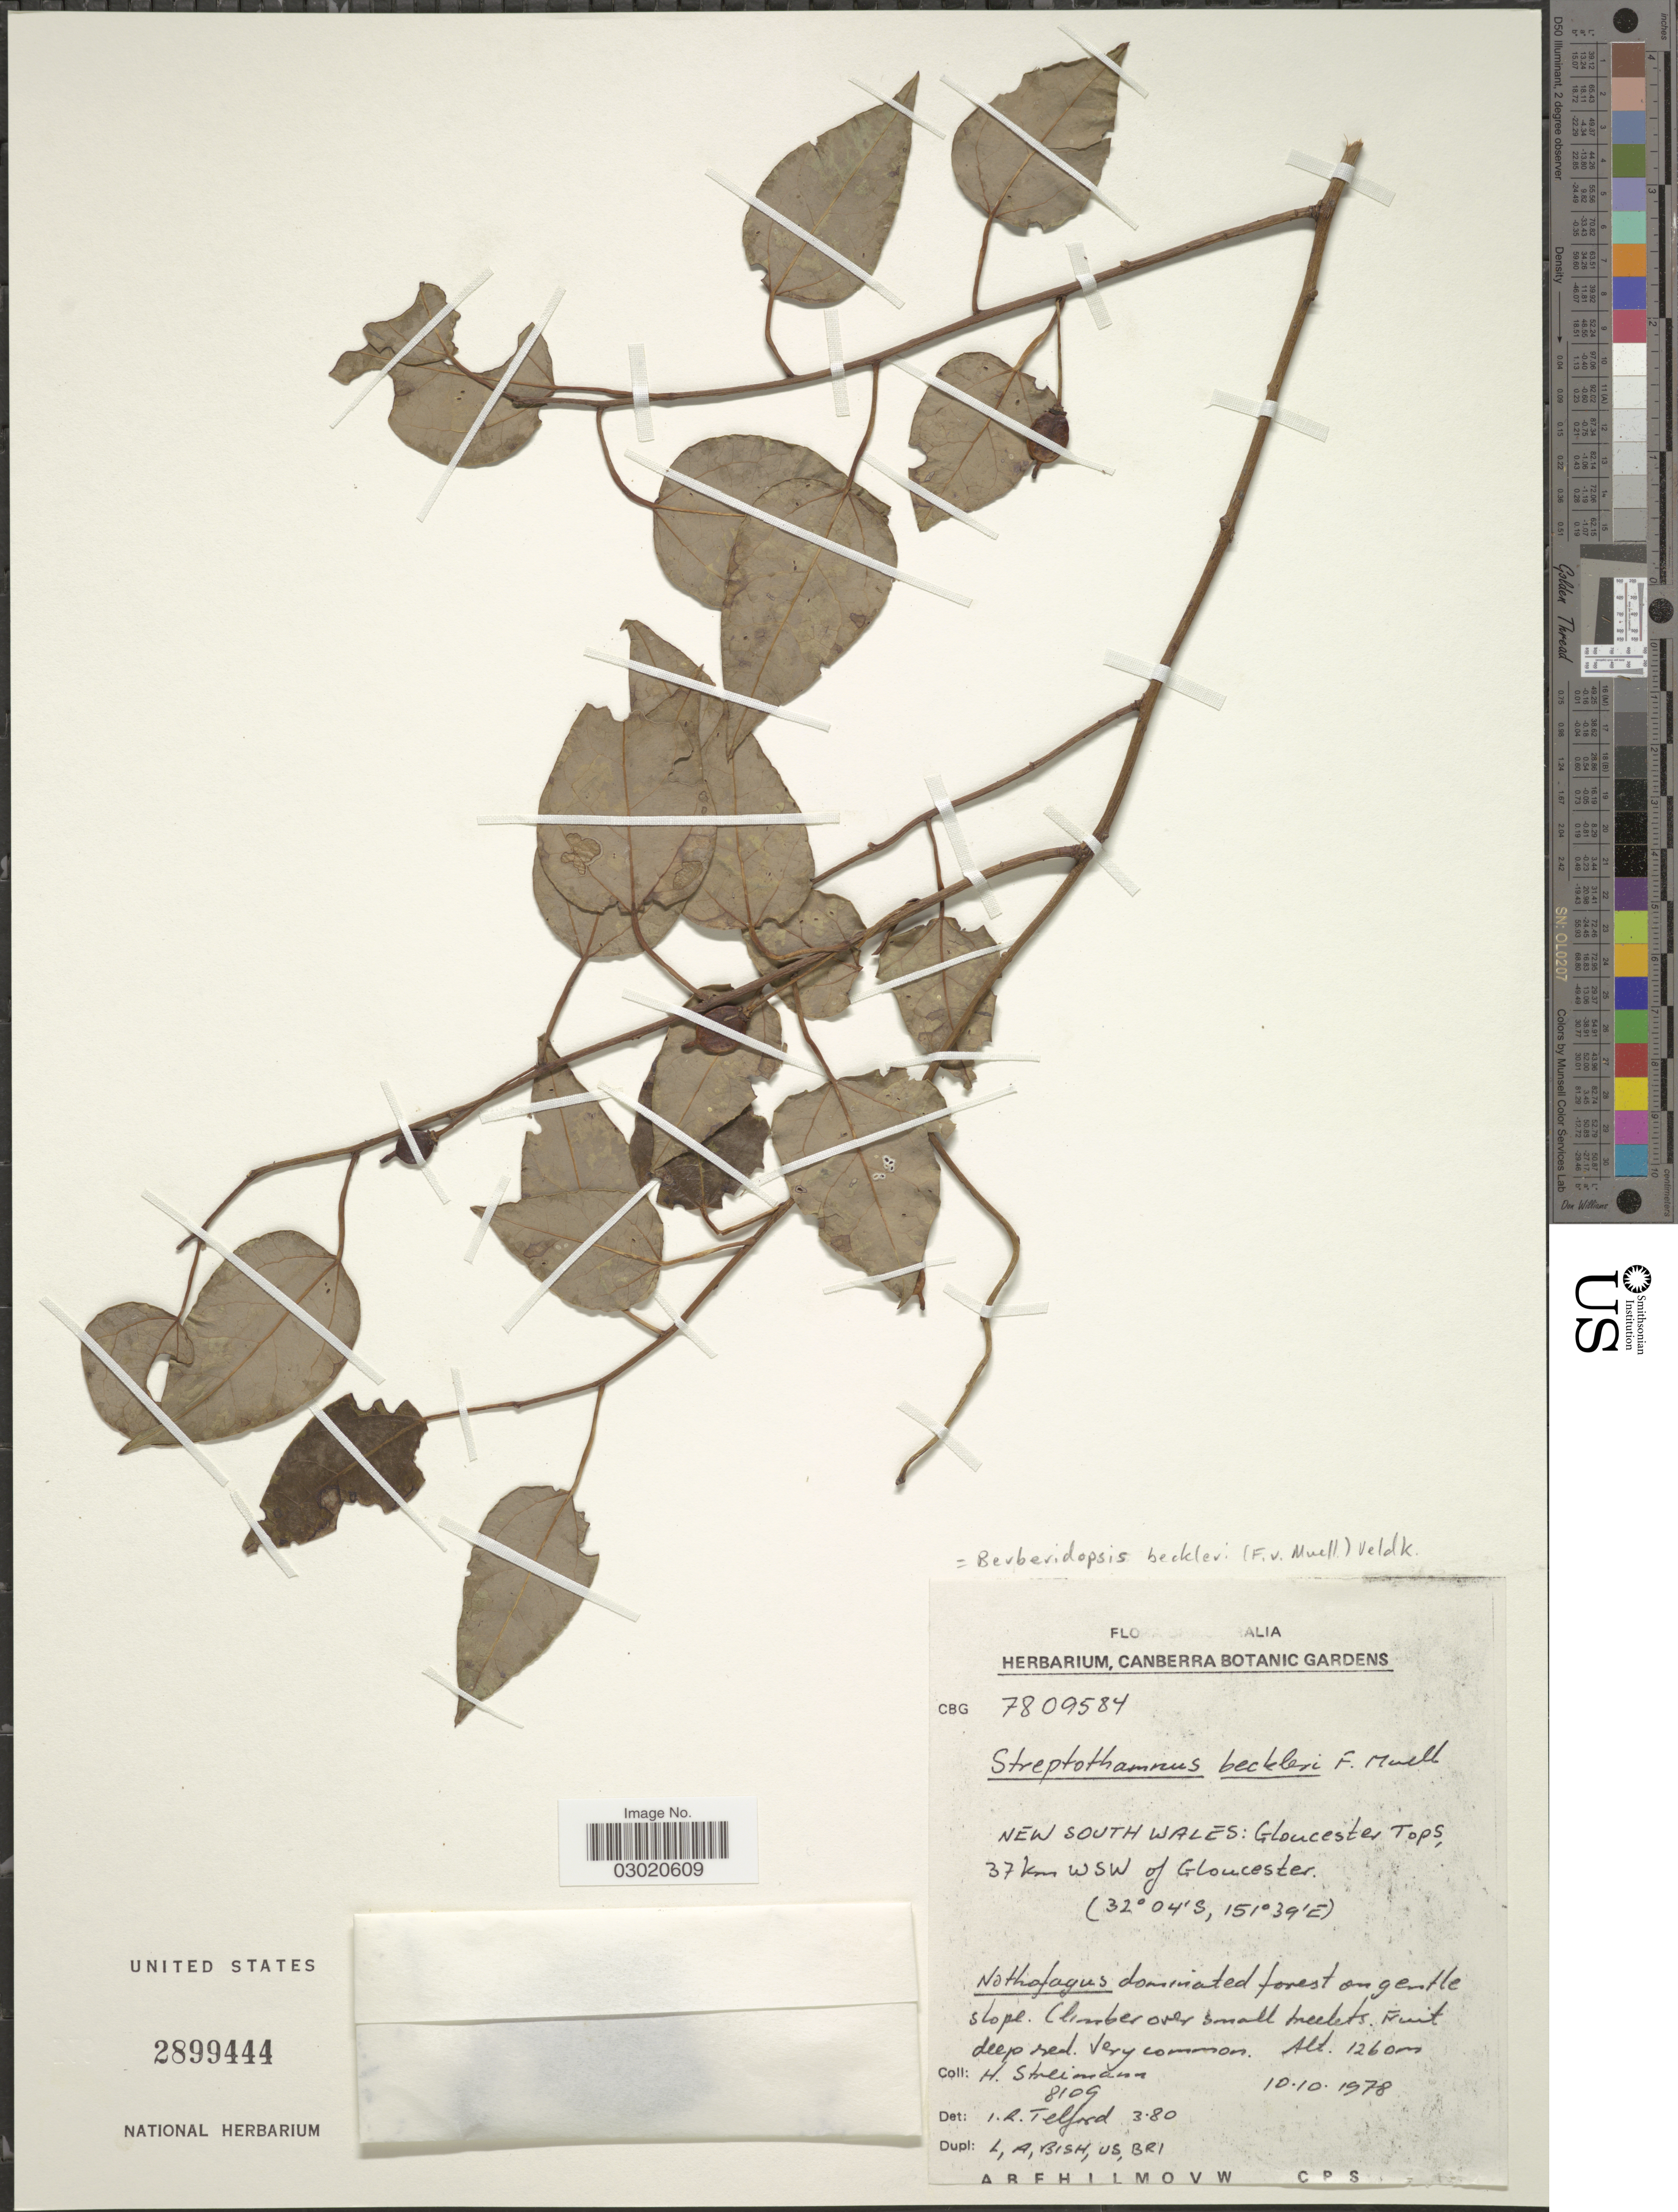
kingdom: Plantae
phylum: Tracheophyta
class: Magnoliopsida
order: Berberidopsidales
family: Berberidopsidaceae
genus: Berberidopsis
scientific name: Berberidopsis beckleri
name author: (F. Muell.) Veldkamp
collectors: H. Streimann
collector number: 8109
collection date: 1978-10-10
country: Australia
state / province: New South Wales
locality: Gloucester Tops, 37 km WSW of Gloucester.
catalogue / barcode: US 2899444